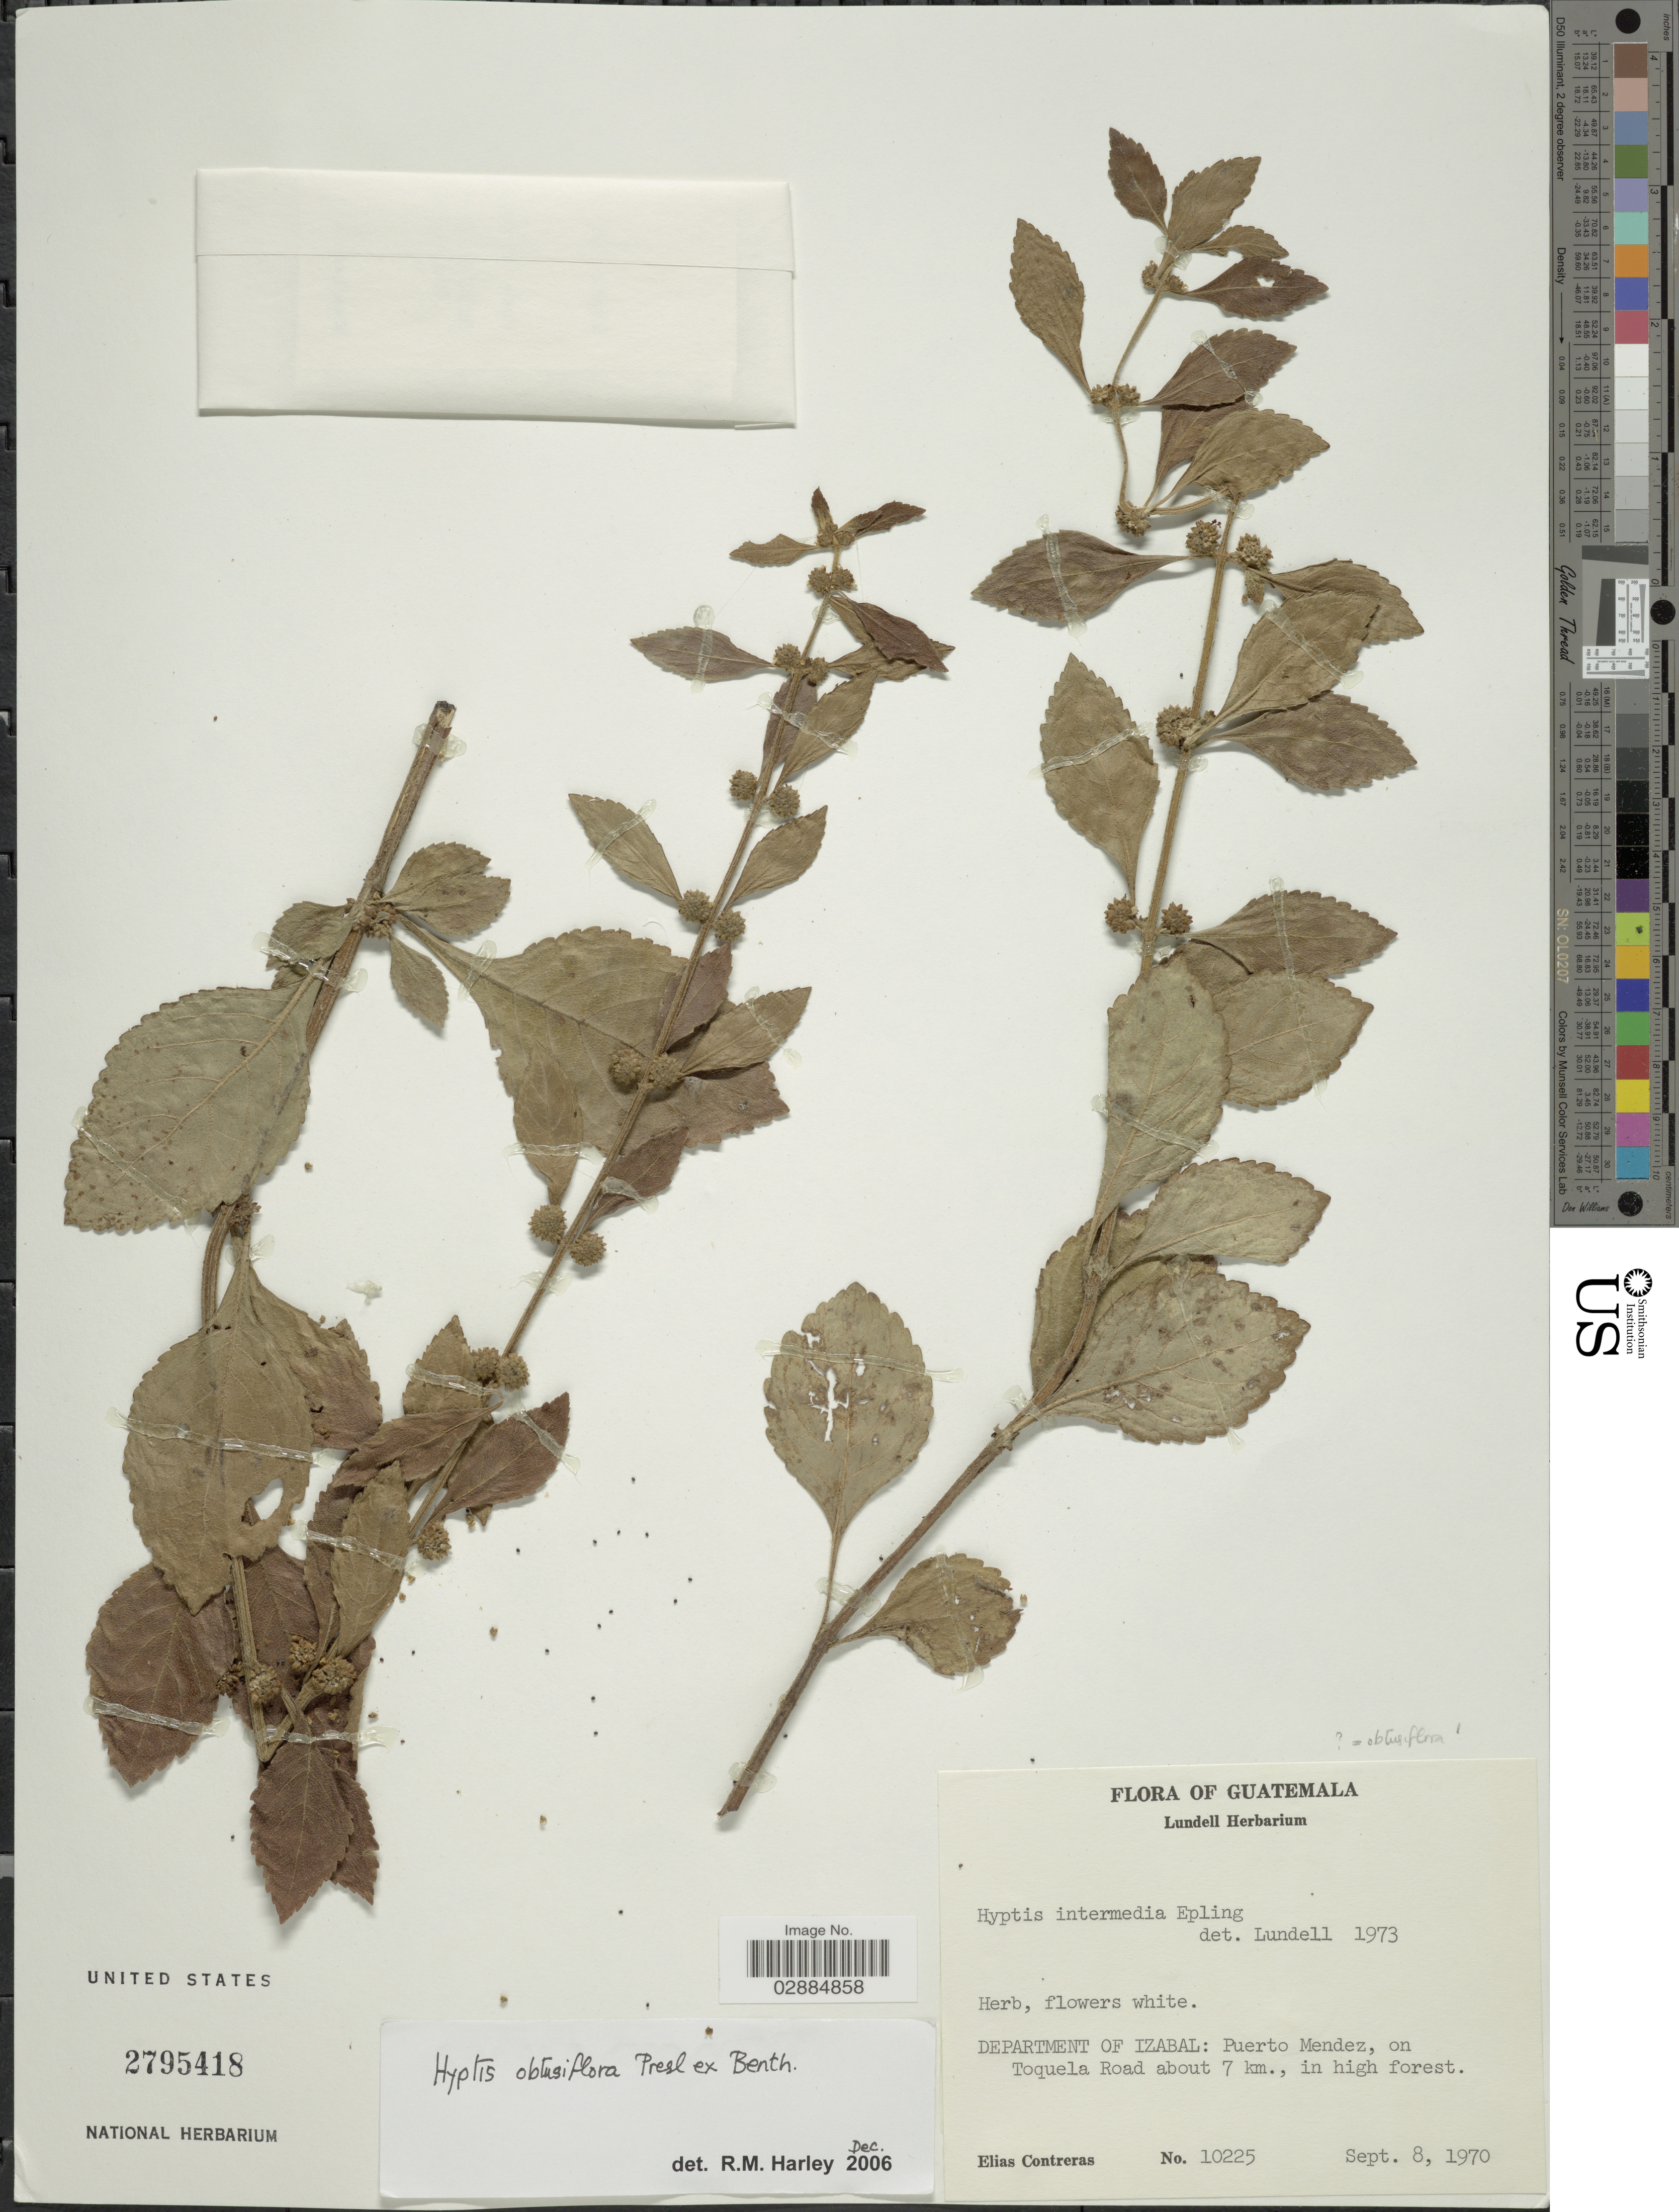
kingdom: Plantae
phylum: Tracheophyta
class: Magnoliopsida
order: Lamiales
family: Lamiaceae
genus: Hyptis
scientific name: Hyptis obtusiflora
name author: C. Presl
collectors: E. Contreras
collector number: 10225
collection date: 1970-09-08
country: Guatemala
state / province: Izabal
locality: Department of Izabal: Puerto Mendez, on Toquela Road about 7 km., in high forest.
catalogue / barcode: US 2795418